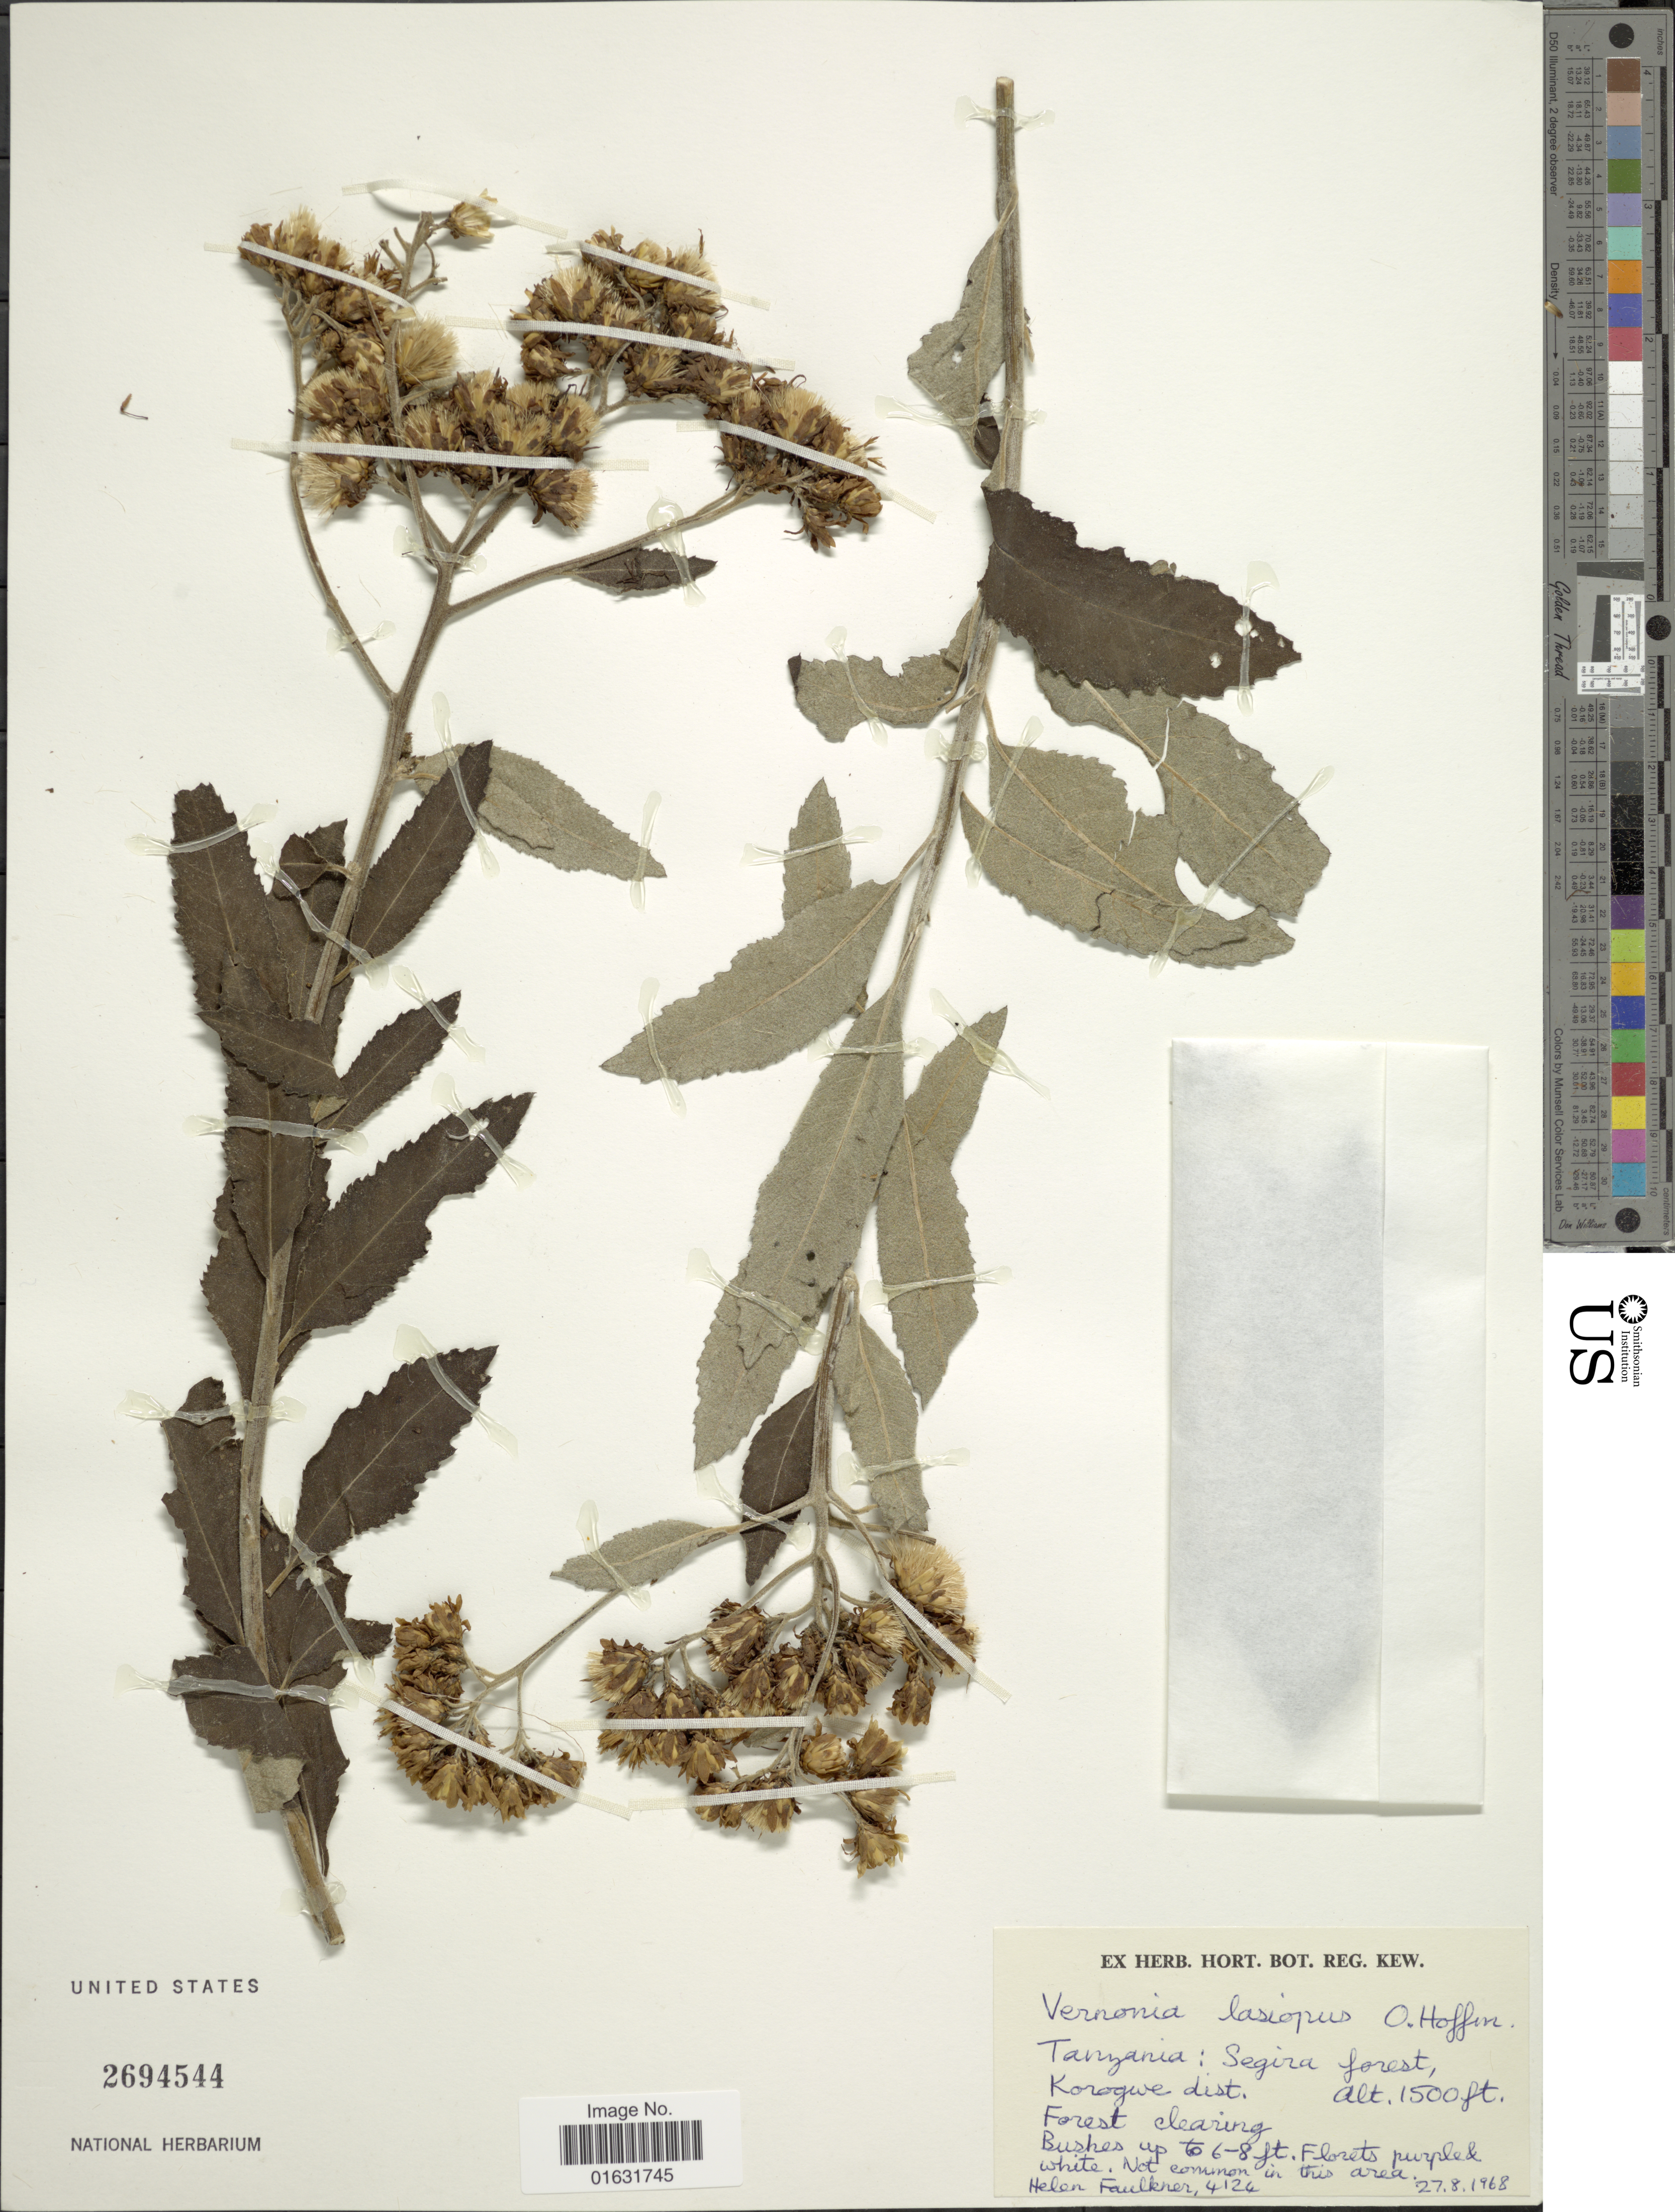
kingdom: Plantae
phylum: Tracheophyta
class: Magnoliopsida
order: Asterales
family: Asteraceae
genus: Baccharoides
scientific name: Baccharoides lasiopus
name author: (O. Hoffm.) H. Rob.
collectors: H. Faulkner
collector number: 4124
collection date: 1968-08-27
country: Tanzania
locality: Segira Forest, Korogwe dist.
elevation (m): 457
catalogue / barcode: US 2694544